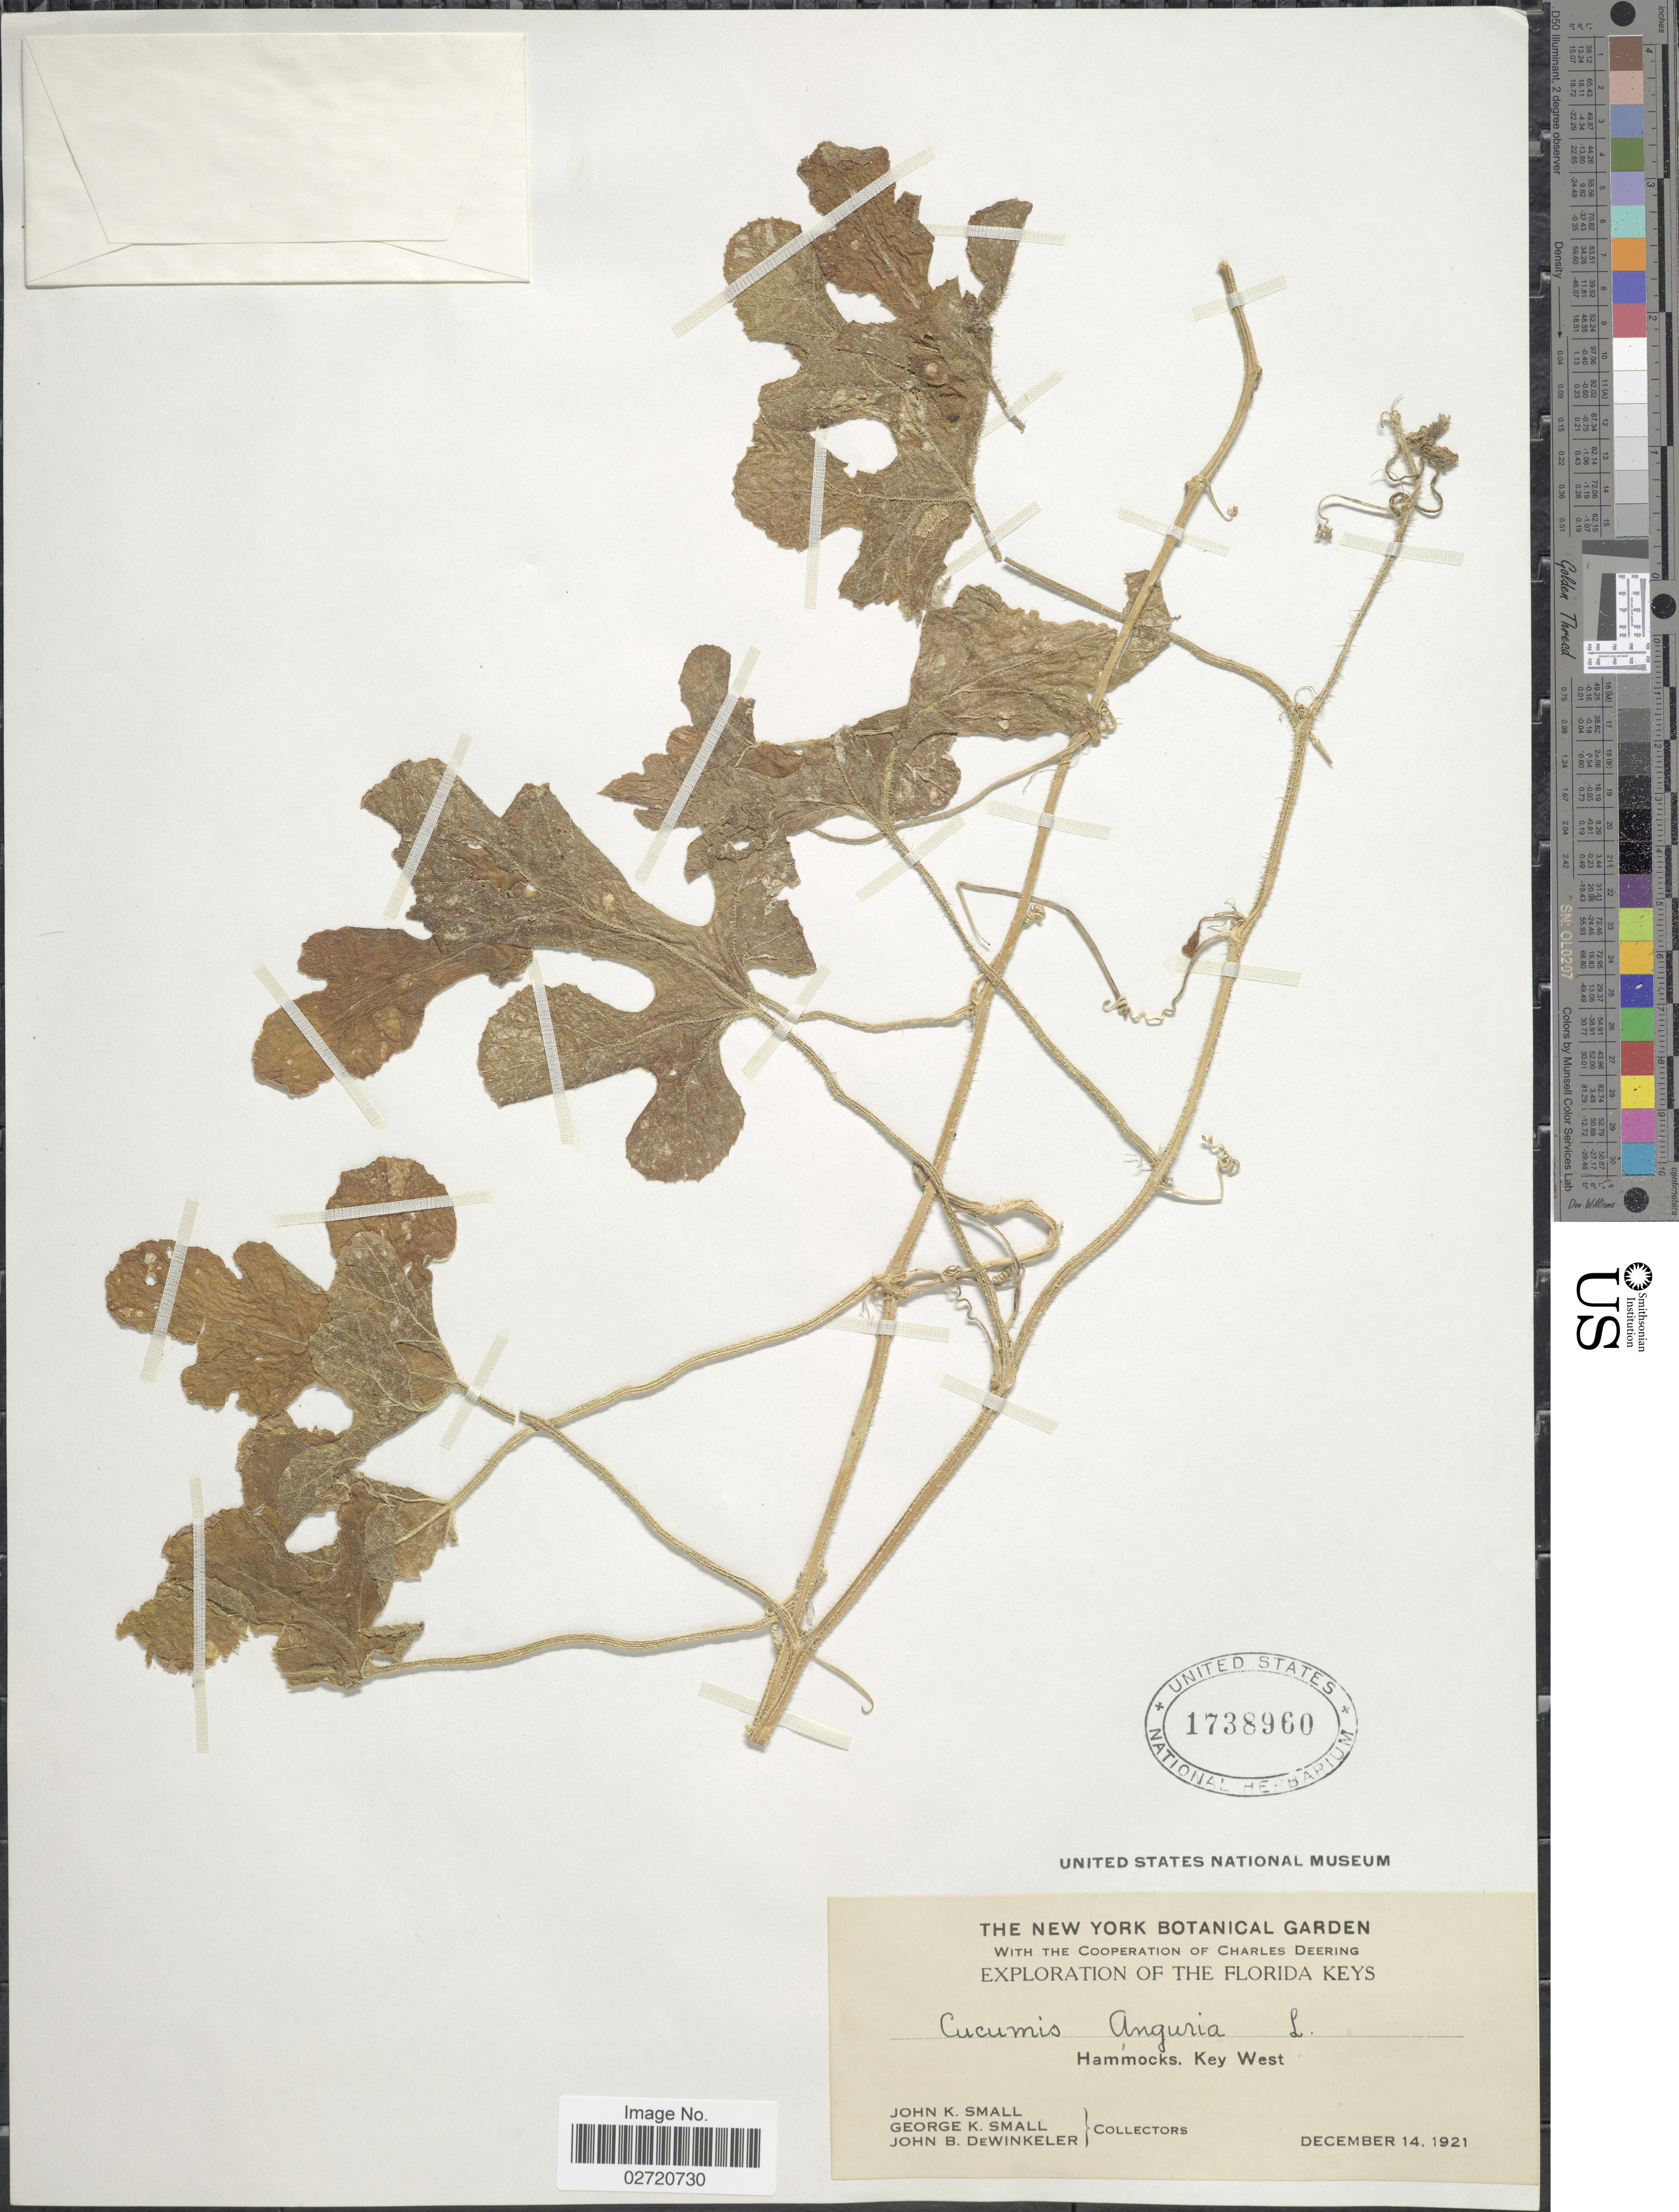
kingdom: Plantae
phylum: Tracheophyta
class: Magnoliopsida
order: Cucurbitales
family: Cucurbitaceae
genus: Cucumis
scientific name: Cucumis anguria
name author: L.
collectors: J. K. Small, G. K. Small & J. B. Dewinkeler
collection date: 1921-12-14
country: United States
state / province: Florida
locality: Florida Keys, Hammocks, Key West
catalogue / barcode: US 1738960